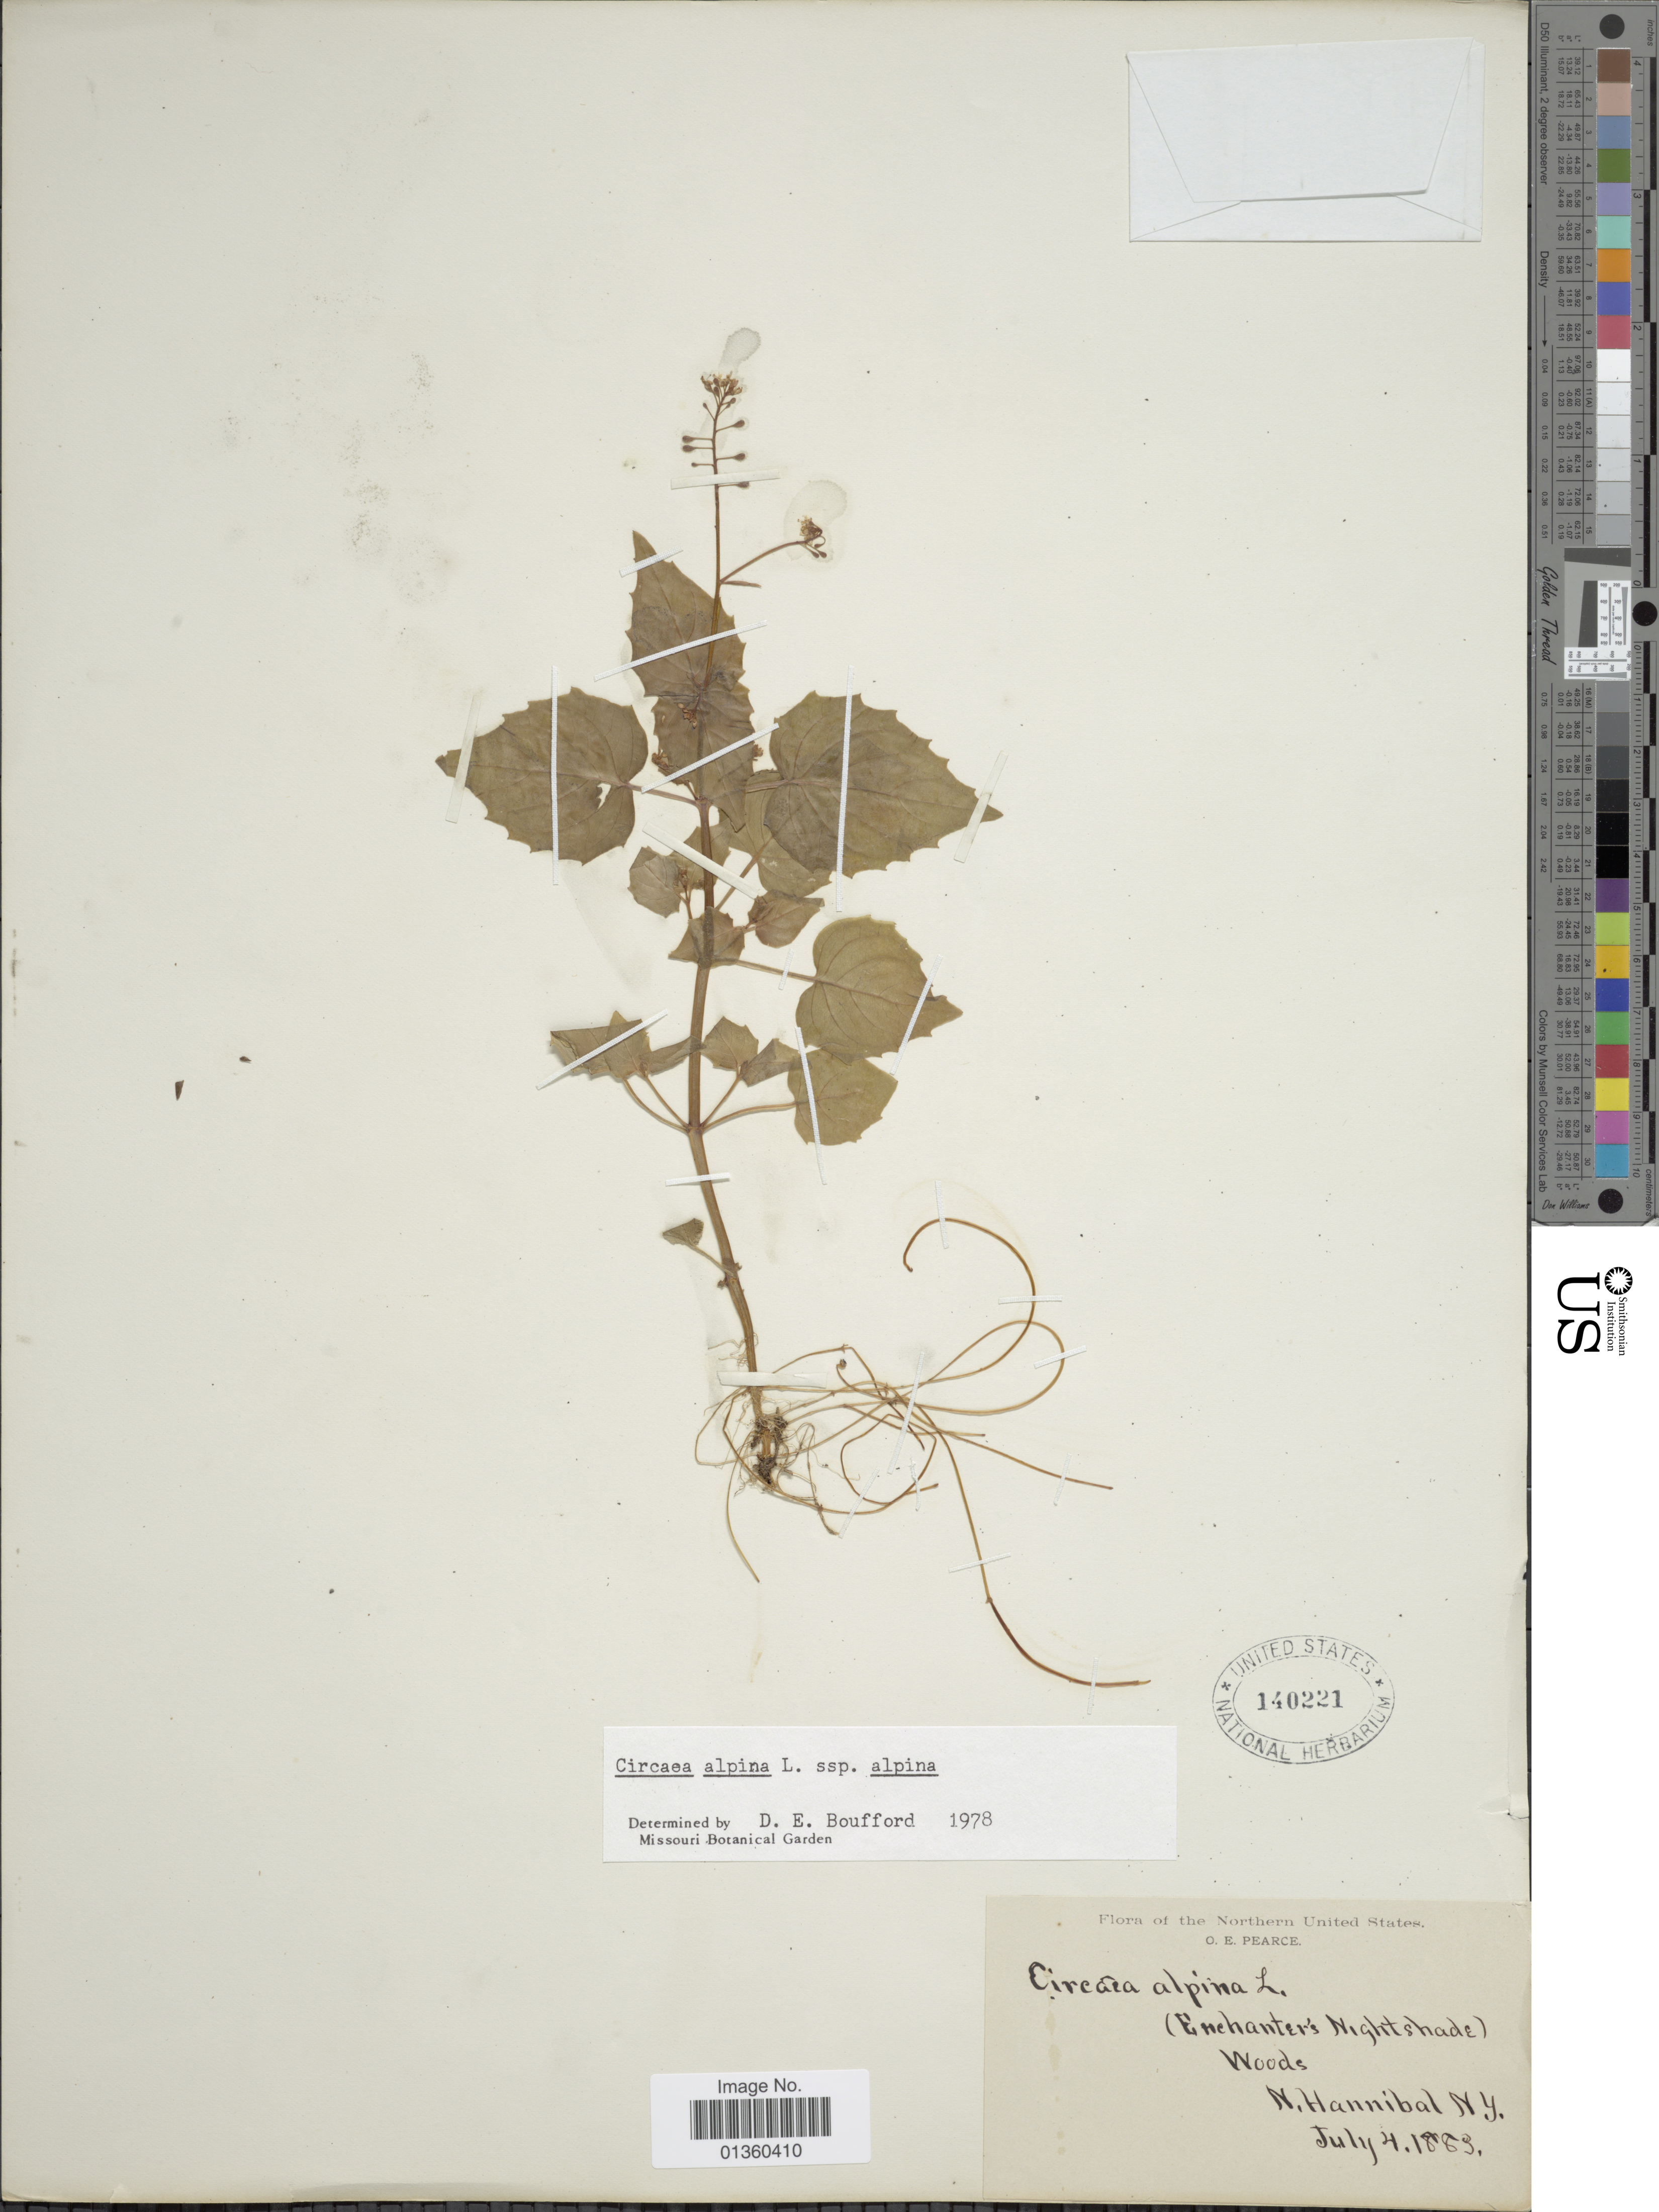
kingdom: Plantae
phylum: Tracheophyta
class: Magnoliopsida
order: Myrtales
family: Onagraceae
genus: Circaea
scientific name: Circaea alpina subsp. alpina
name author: L.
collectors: O. E. Pearce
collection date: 1883-07-04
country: United States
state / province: New York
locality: N. Hannibal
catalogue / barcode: US 140221